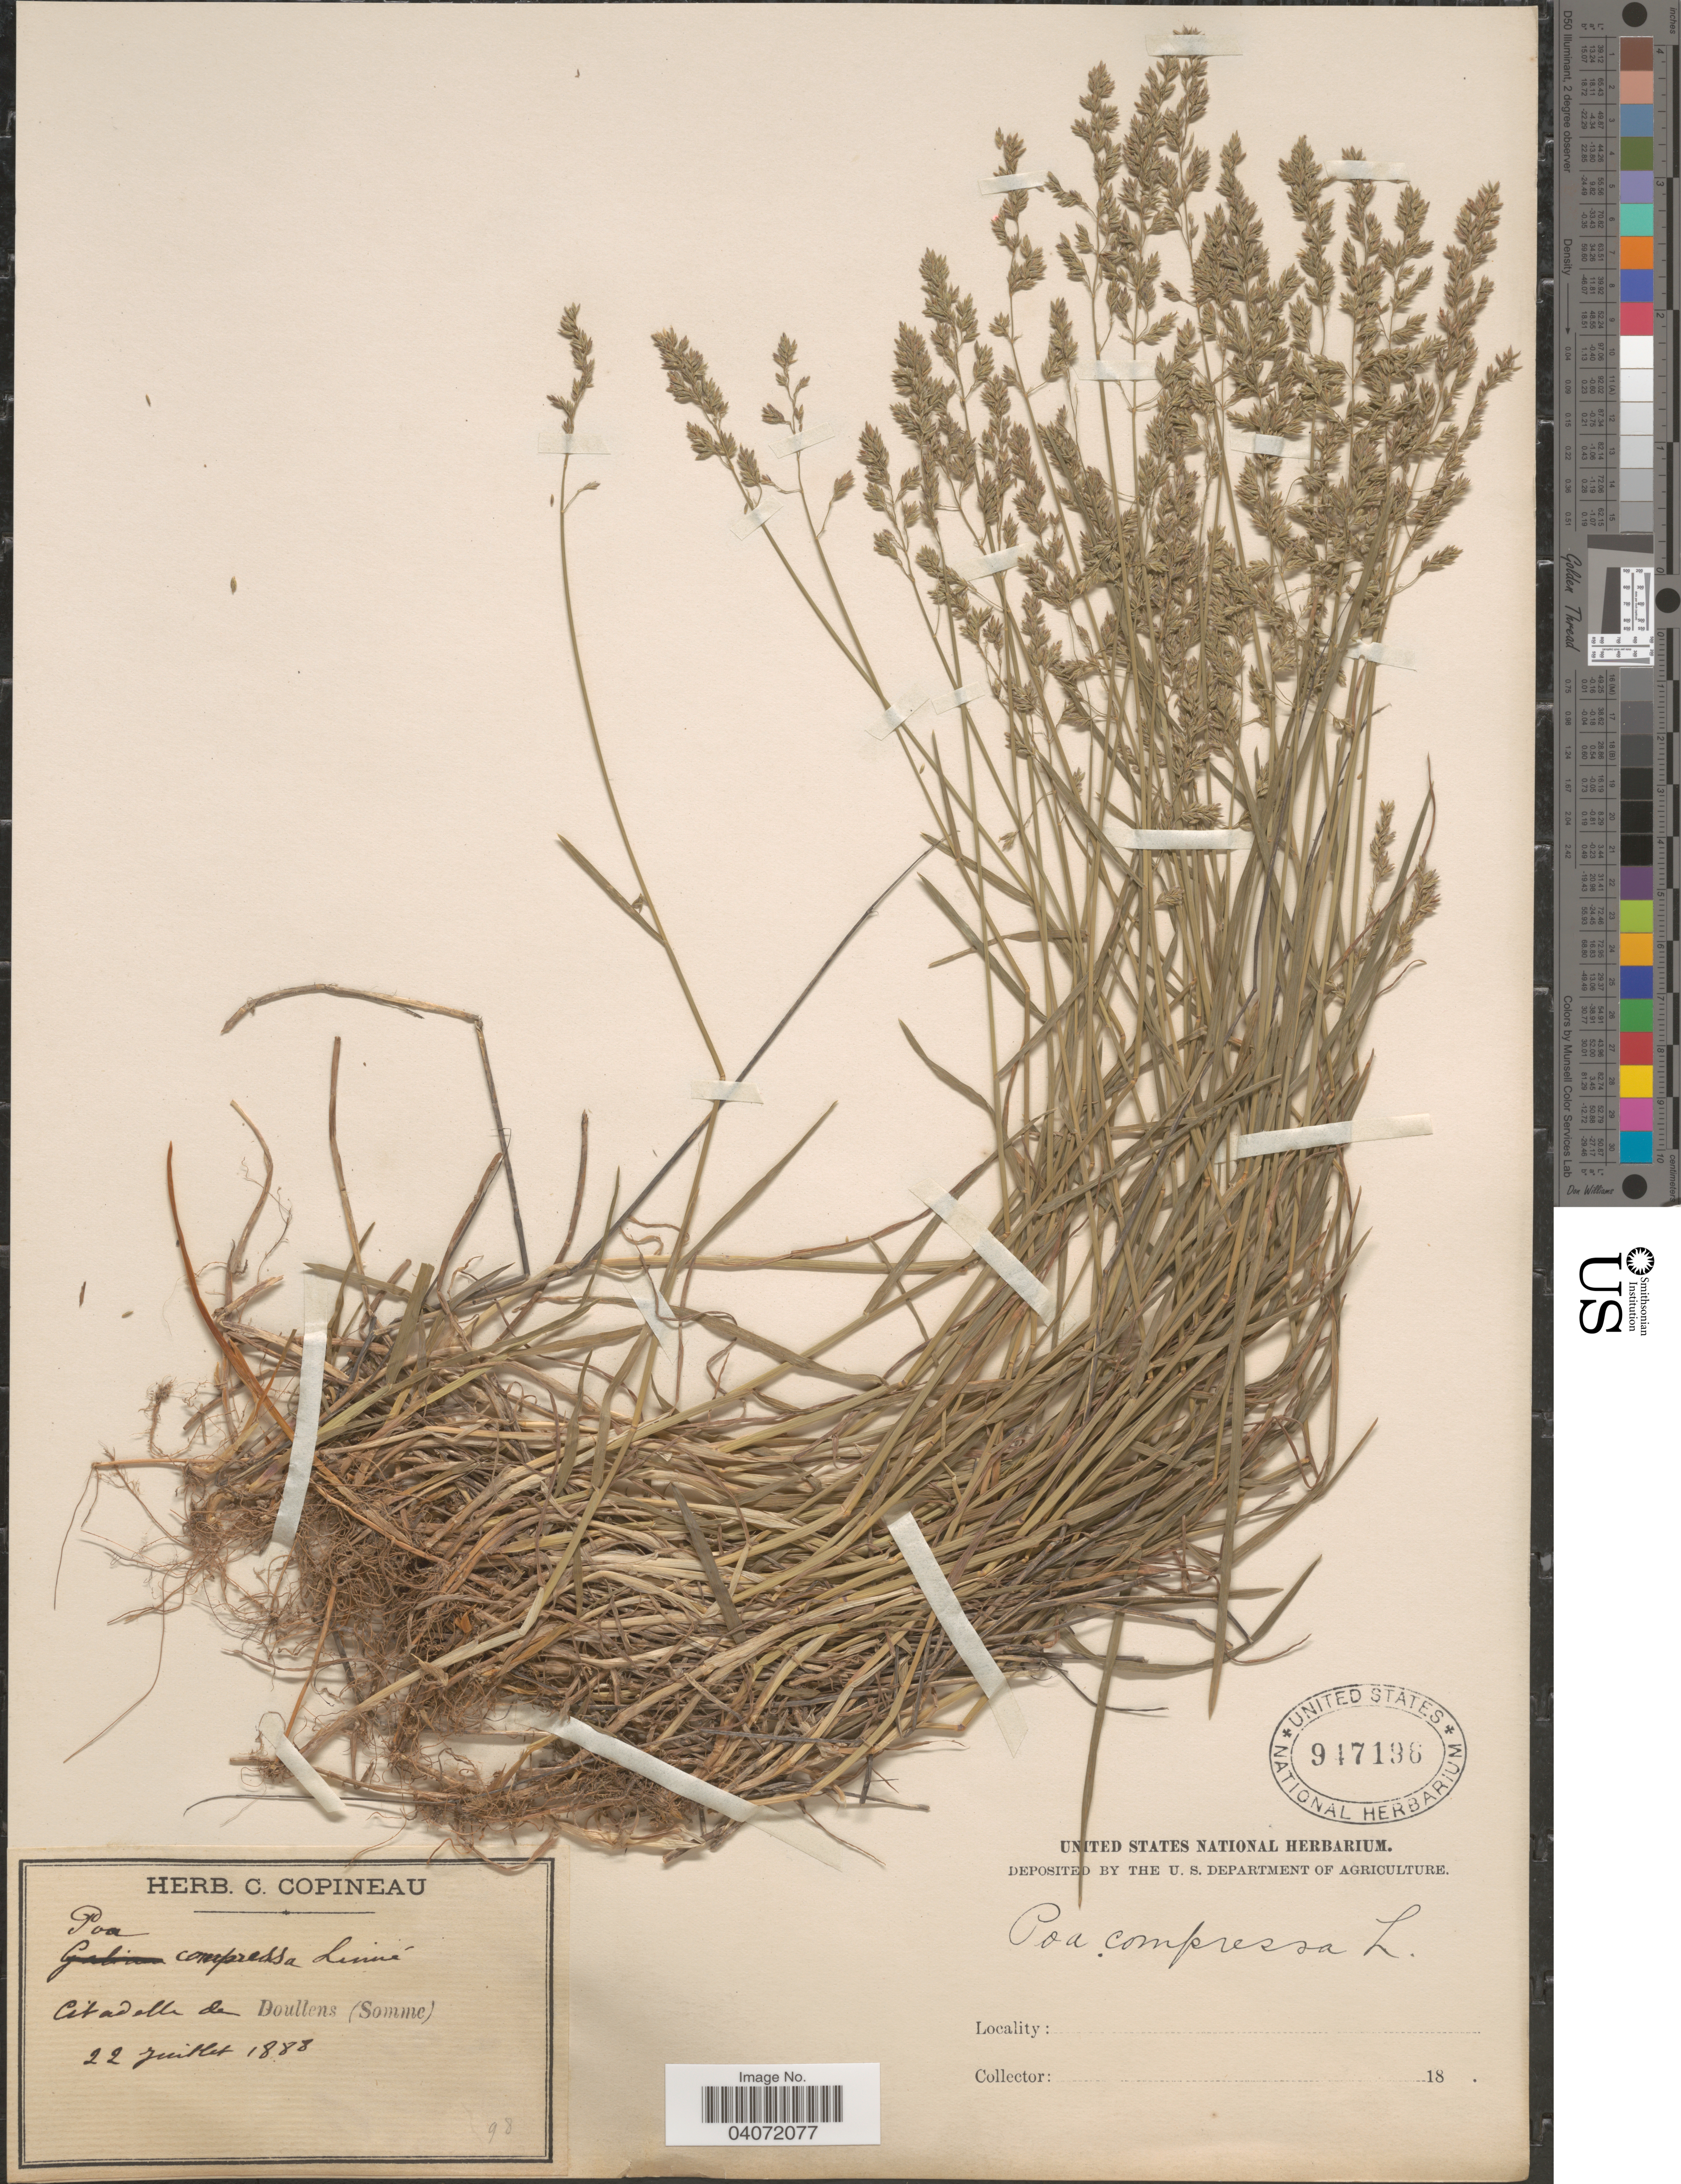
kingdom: Plantae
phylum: Tracheophyta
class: Liliopsida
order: Poales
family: Poaceae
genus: Poa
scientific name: Poa compressa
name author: L.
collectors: C. Copineau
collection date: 1888-07-22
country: France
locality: Citadellae de Doulens (Somme).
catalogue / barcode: US 947196